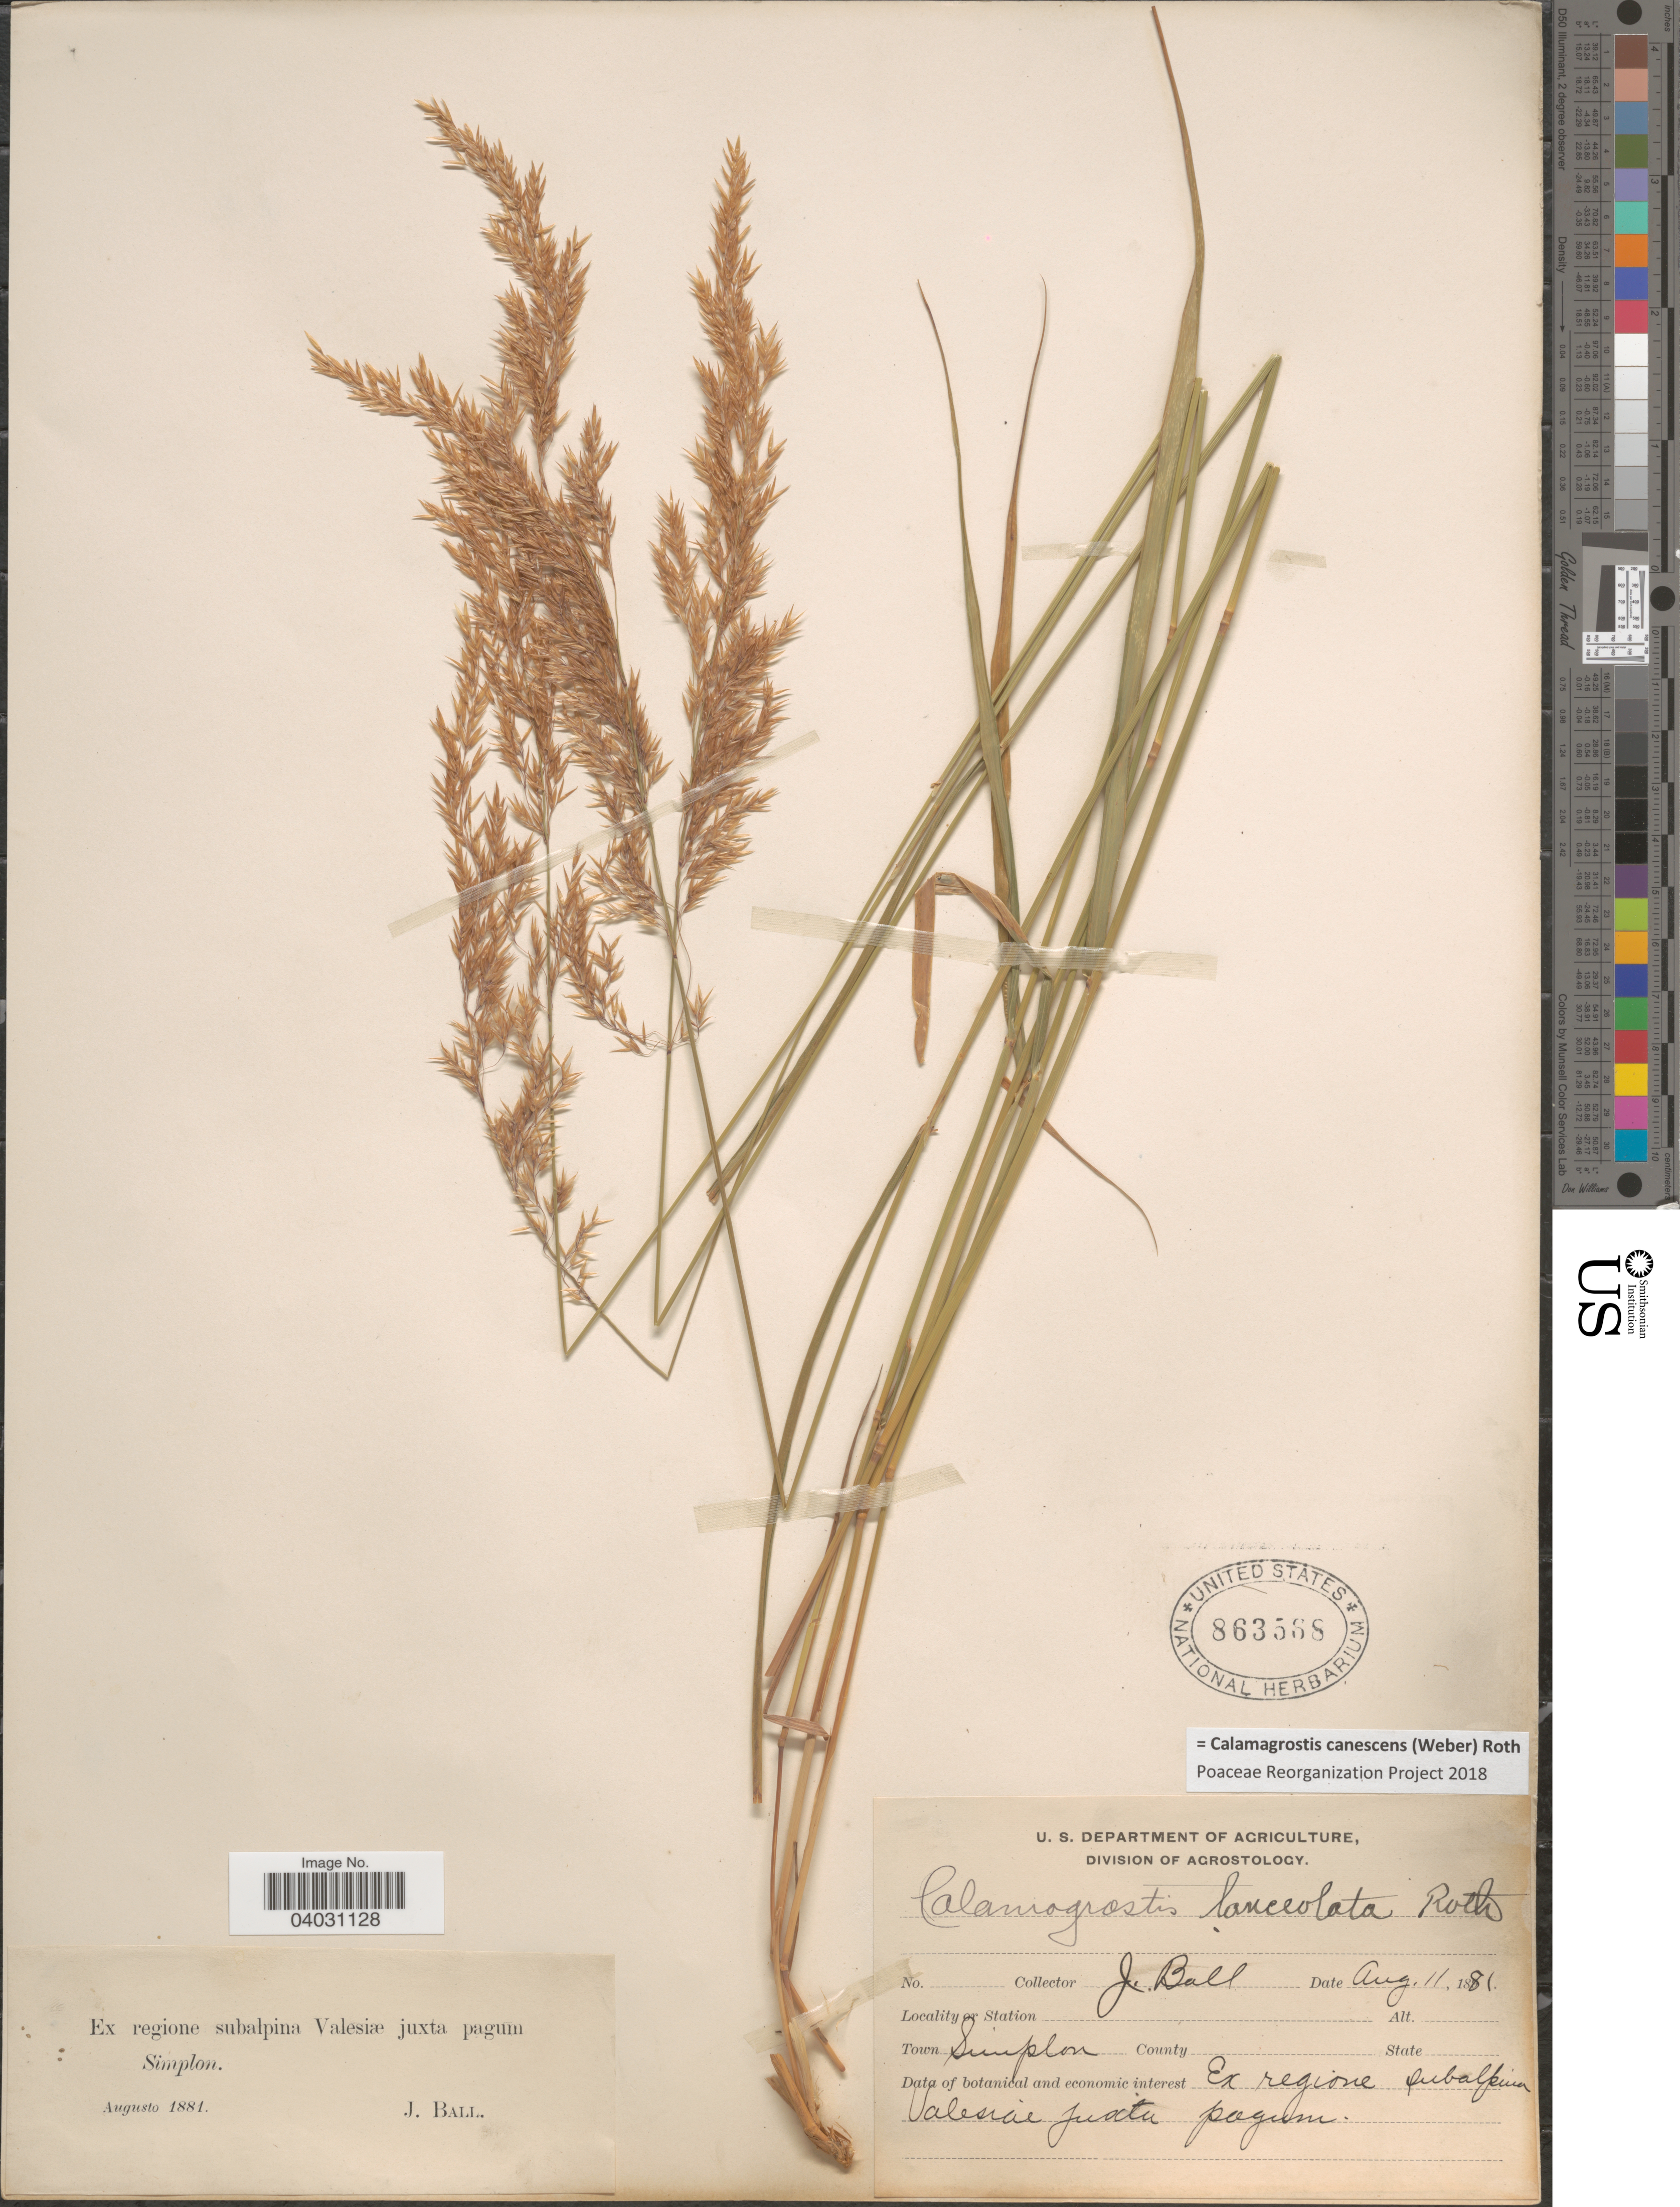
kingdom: Plantae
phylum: Tracheophyta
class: Liliopsida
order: Poales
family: Poaceae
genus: Calamagrostis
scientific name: Calamagrostis canescens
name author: (G.H. Weber) Roth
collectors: J. Ball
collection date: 1881-08-11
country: Switzerland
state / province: Valais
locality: Ex regione subalpina Valesiæ juxta pagum Simplon.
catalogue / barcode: US 863568